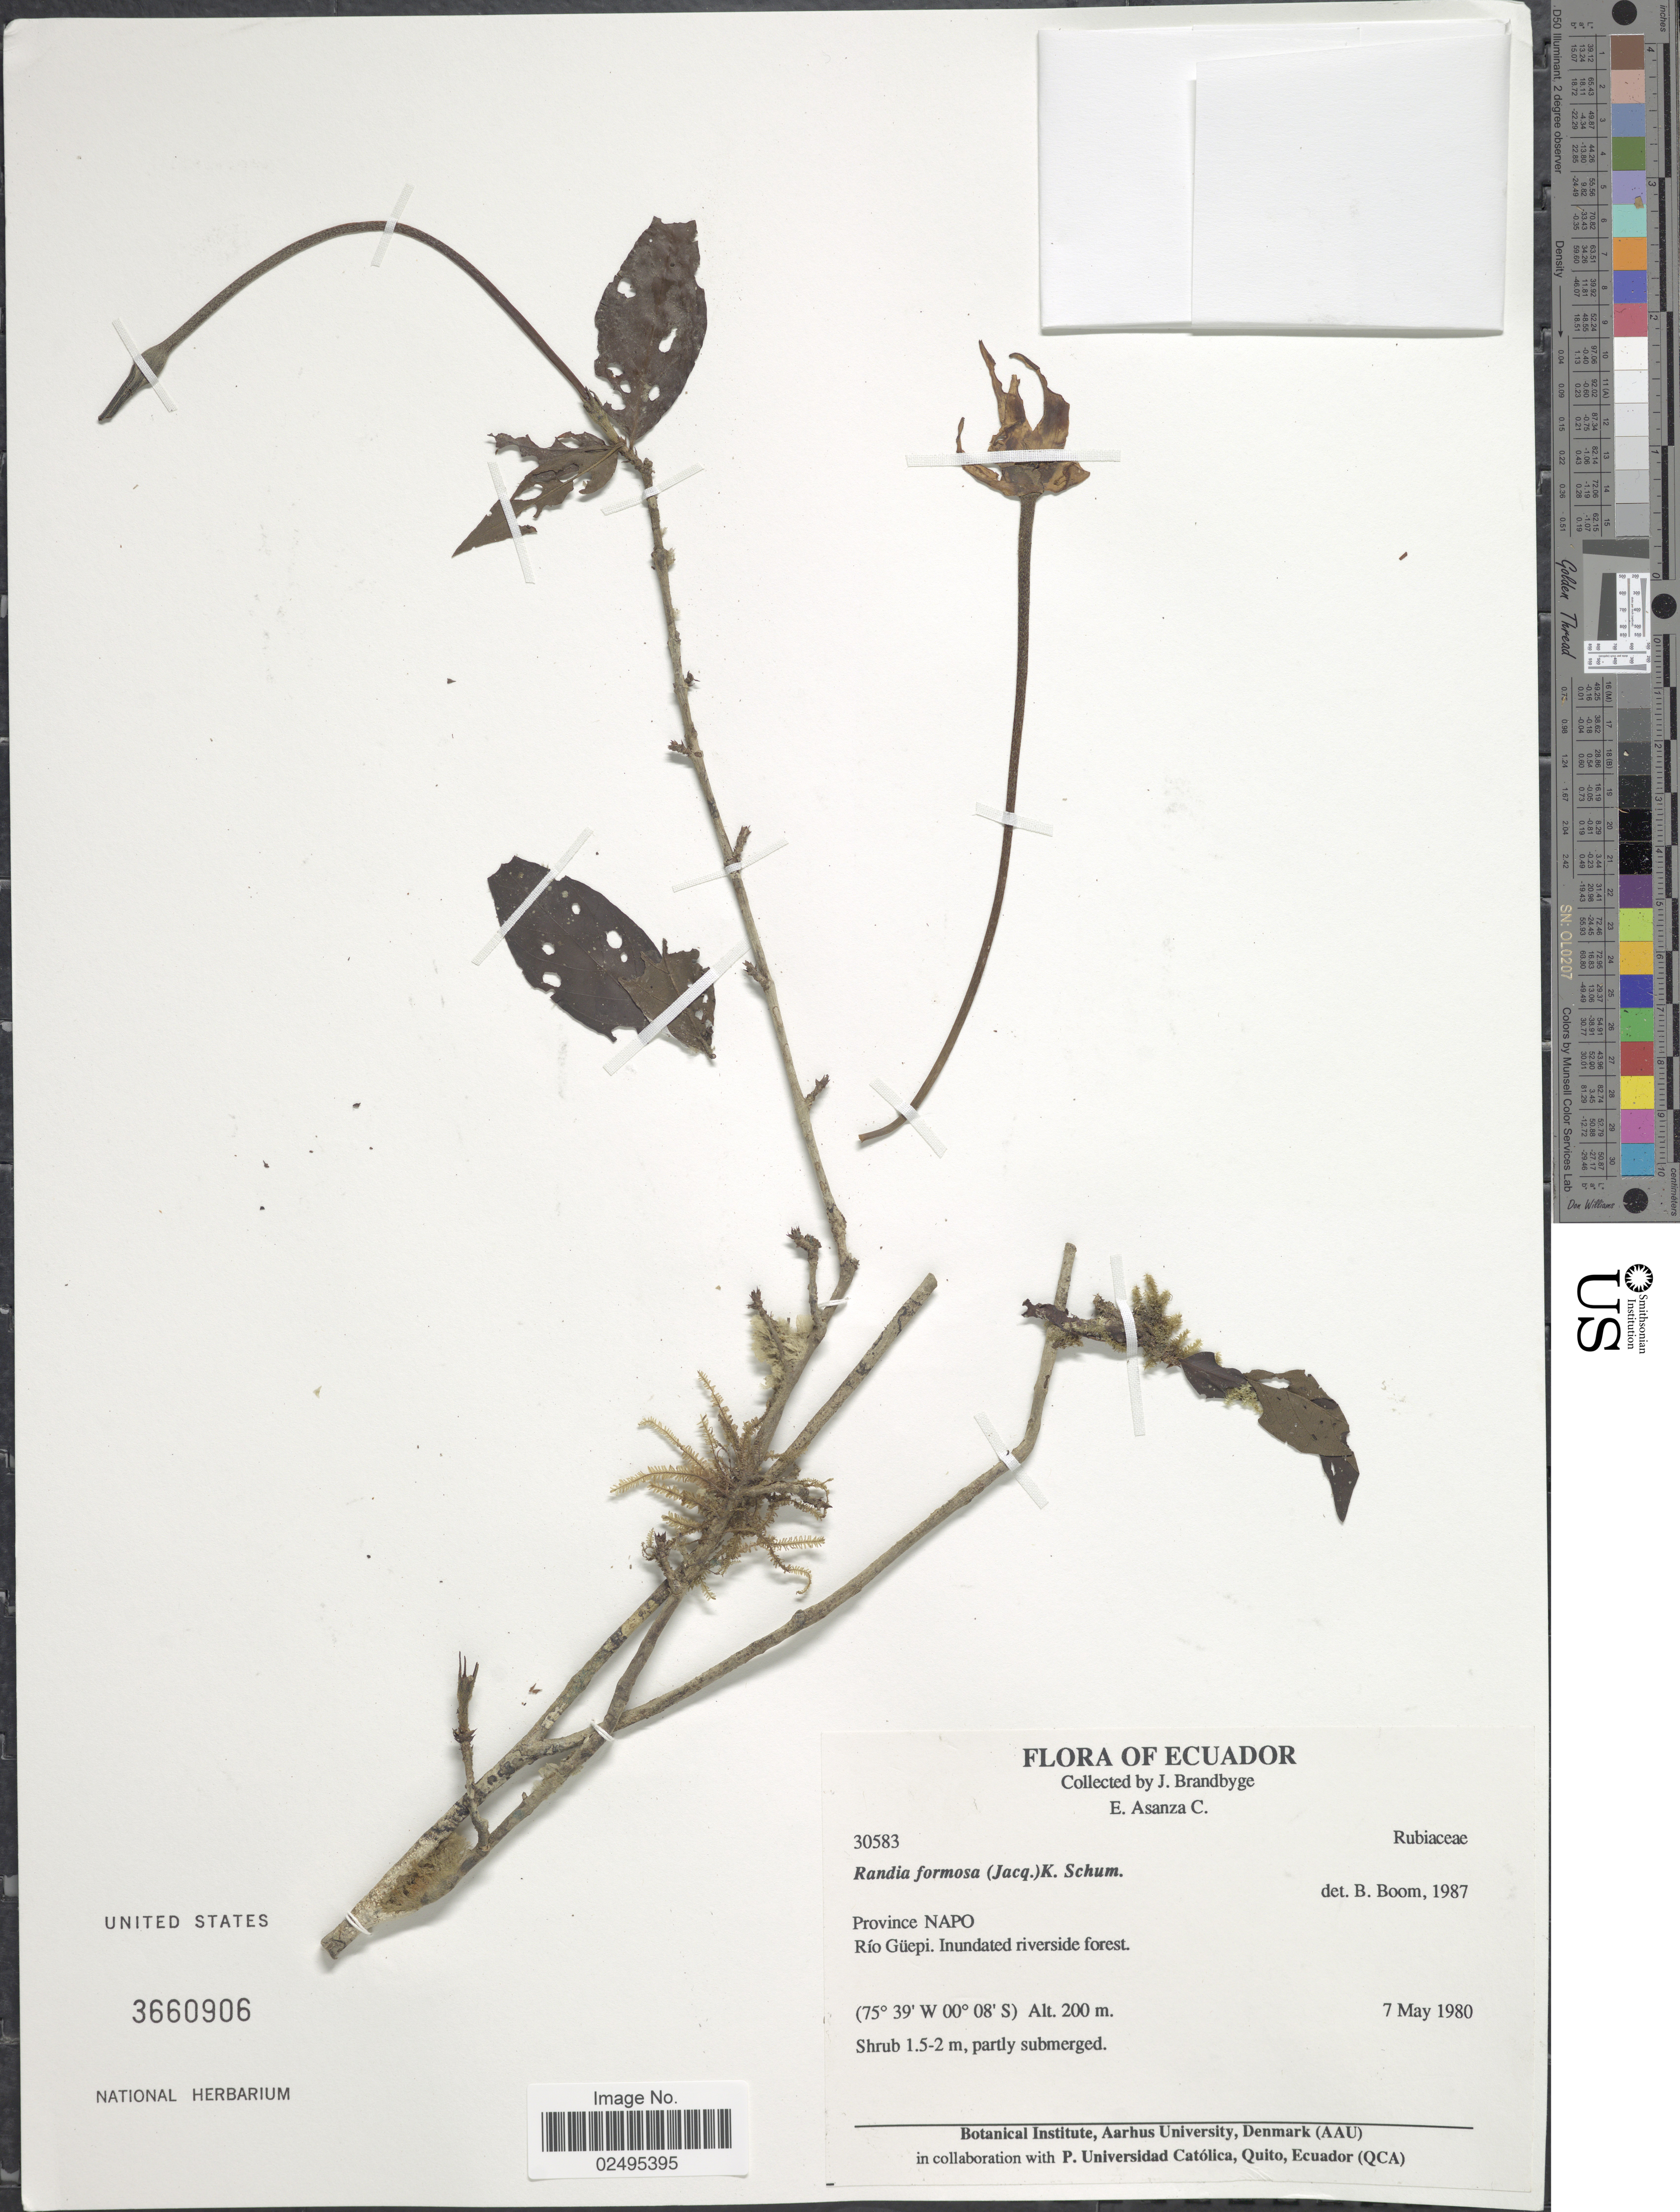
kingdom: Plantae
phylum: Tracheophyta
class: Magnoliopsida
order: Gentianales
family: Rubiaceae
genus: Rosenbergiodendron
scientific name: Rosenbergiodendron formosum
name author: (Jacq.) Fagerl.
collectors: J. Brandbyge & E. Asanza C.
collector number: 30583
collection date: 1980-05-07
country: Ecuador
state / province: Napo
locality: Rio Guepi, inundated riverside forest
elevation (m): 200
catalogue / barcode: US 3660906